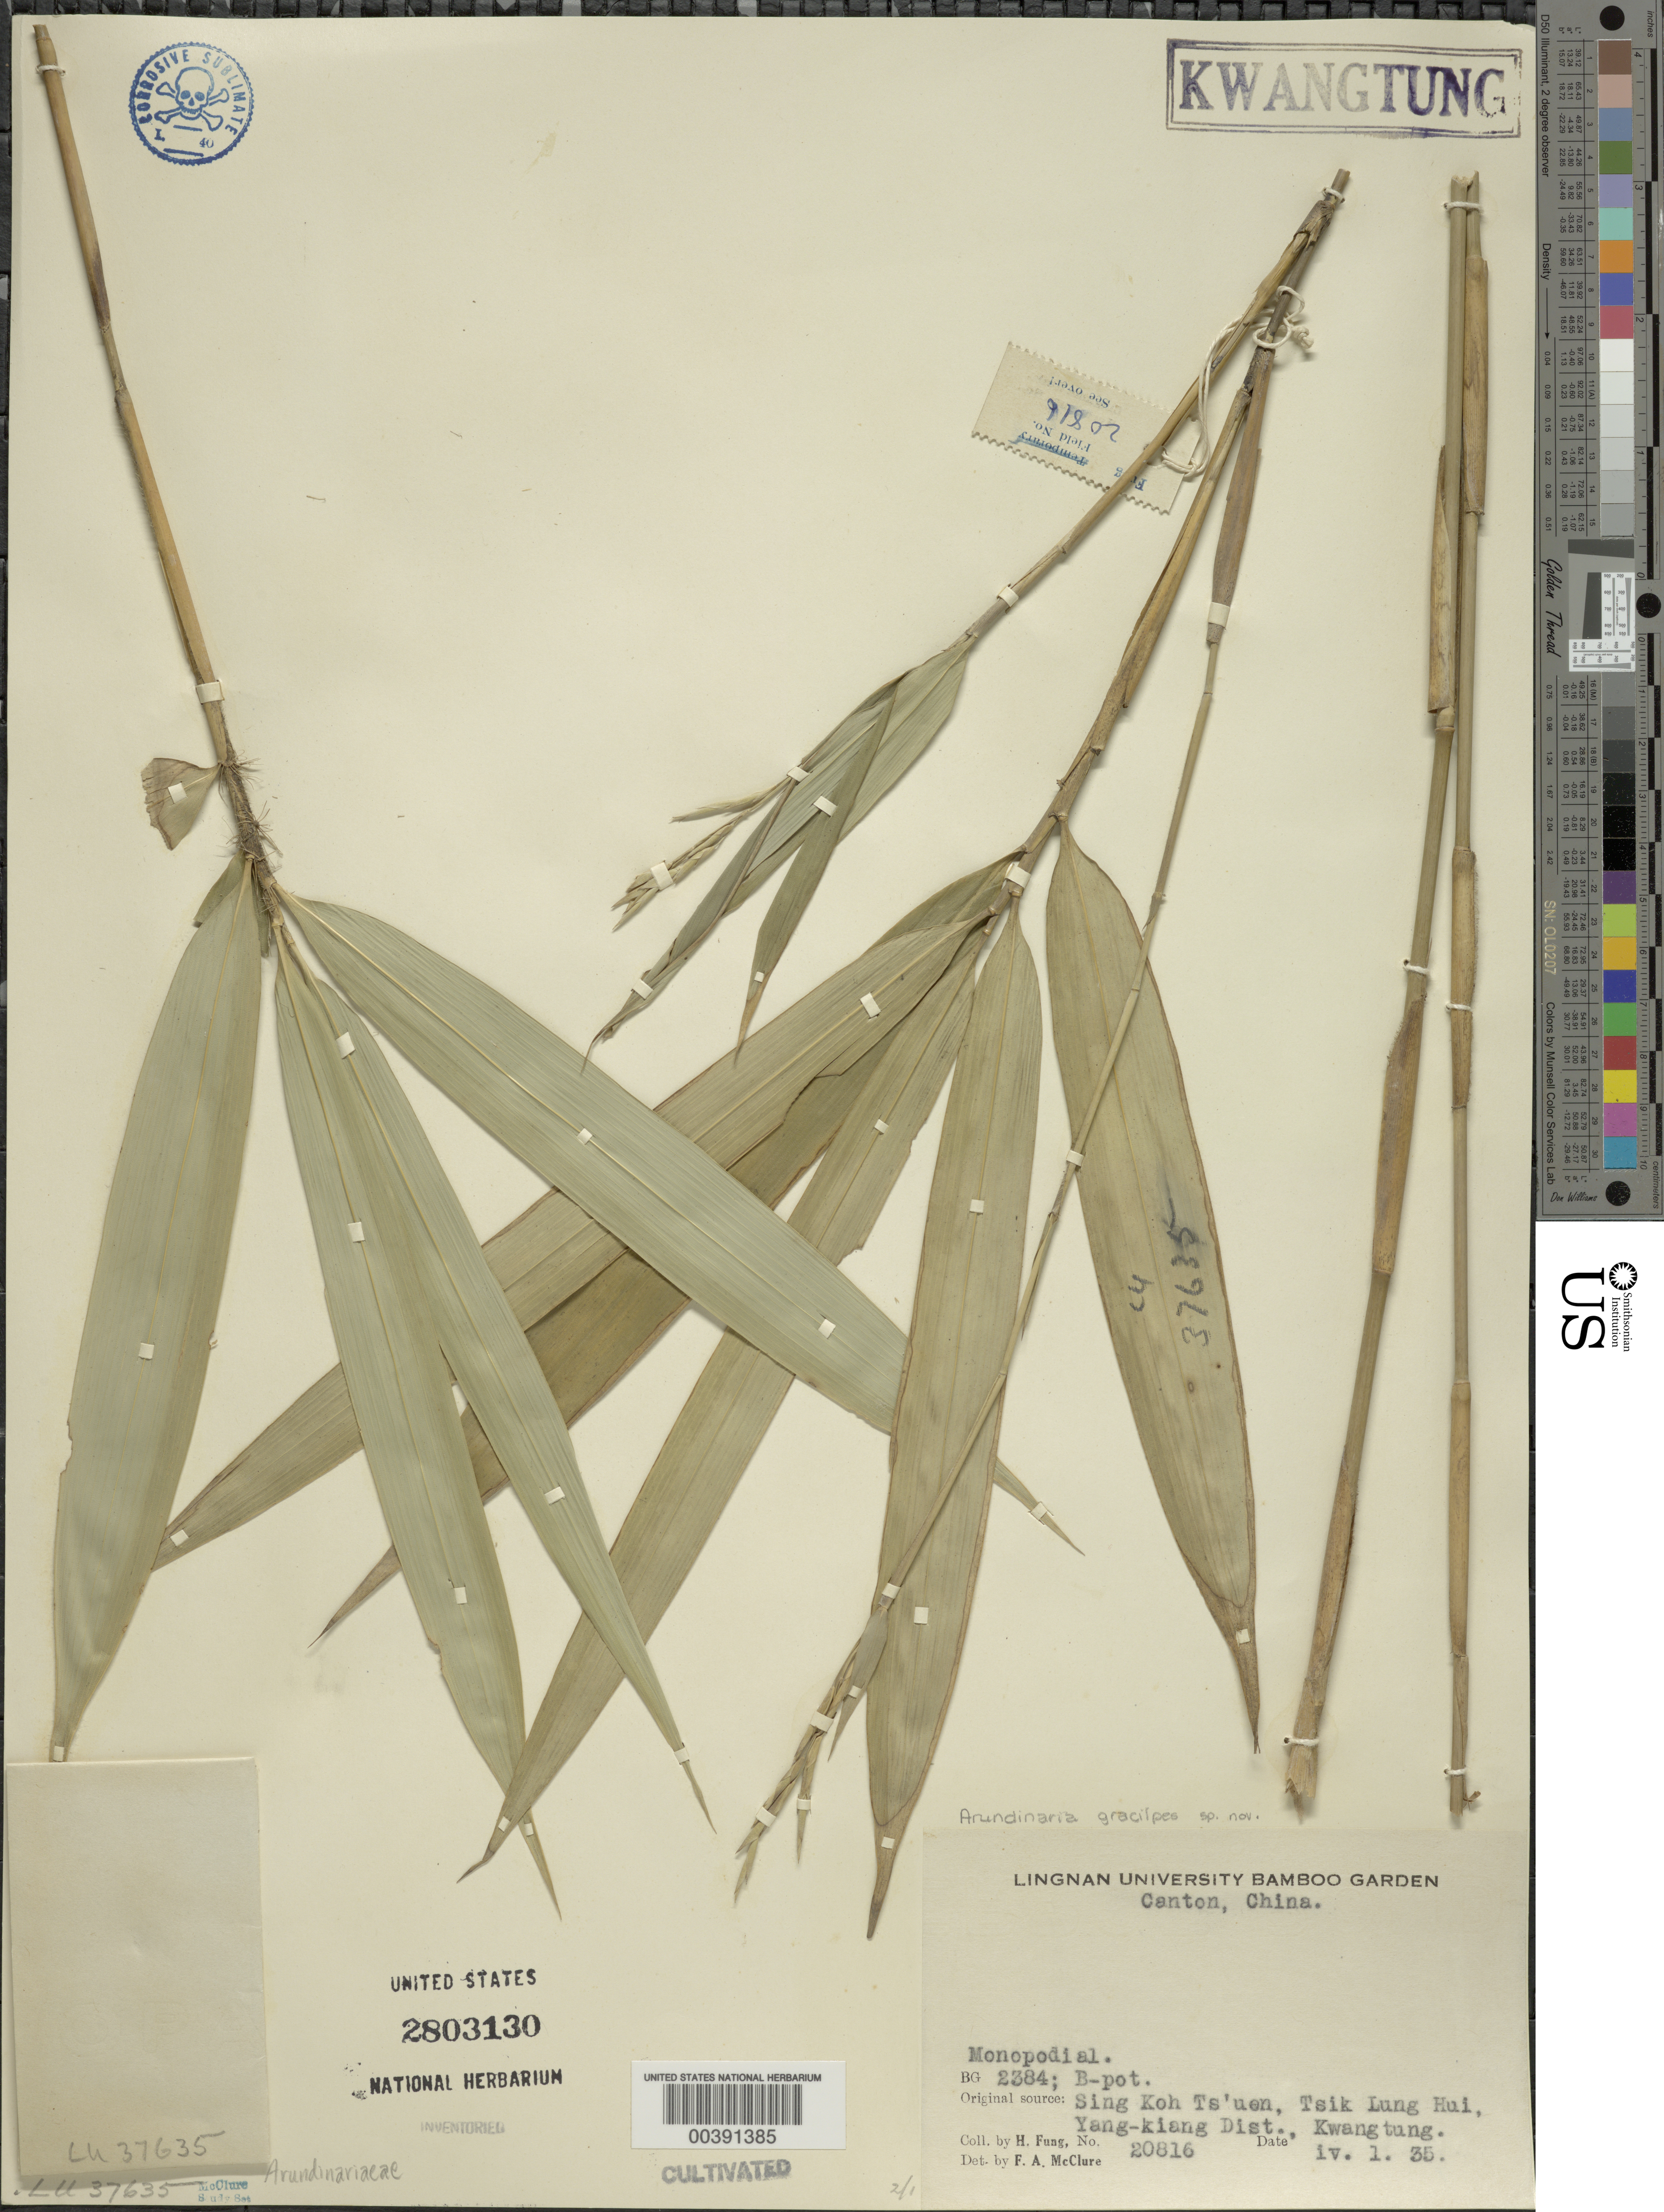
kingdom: Plantae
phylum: Tracheophyta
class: Liliopsida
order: Poales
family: Poaceae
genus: Arundinaria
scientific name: Arundinaria sp.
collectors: H. L. Fung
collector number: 20816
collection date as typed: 01 Apr 1935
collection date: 1935-04-01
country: China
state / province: Guangdong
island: Honam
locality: Lingnan univ. bg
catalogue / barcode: US 2803130